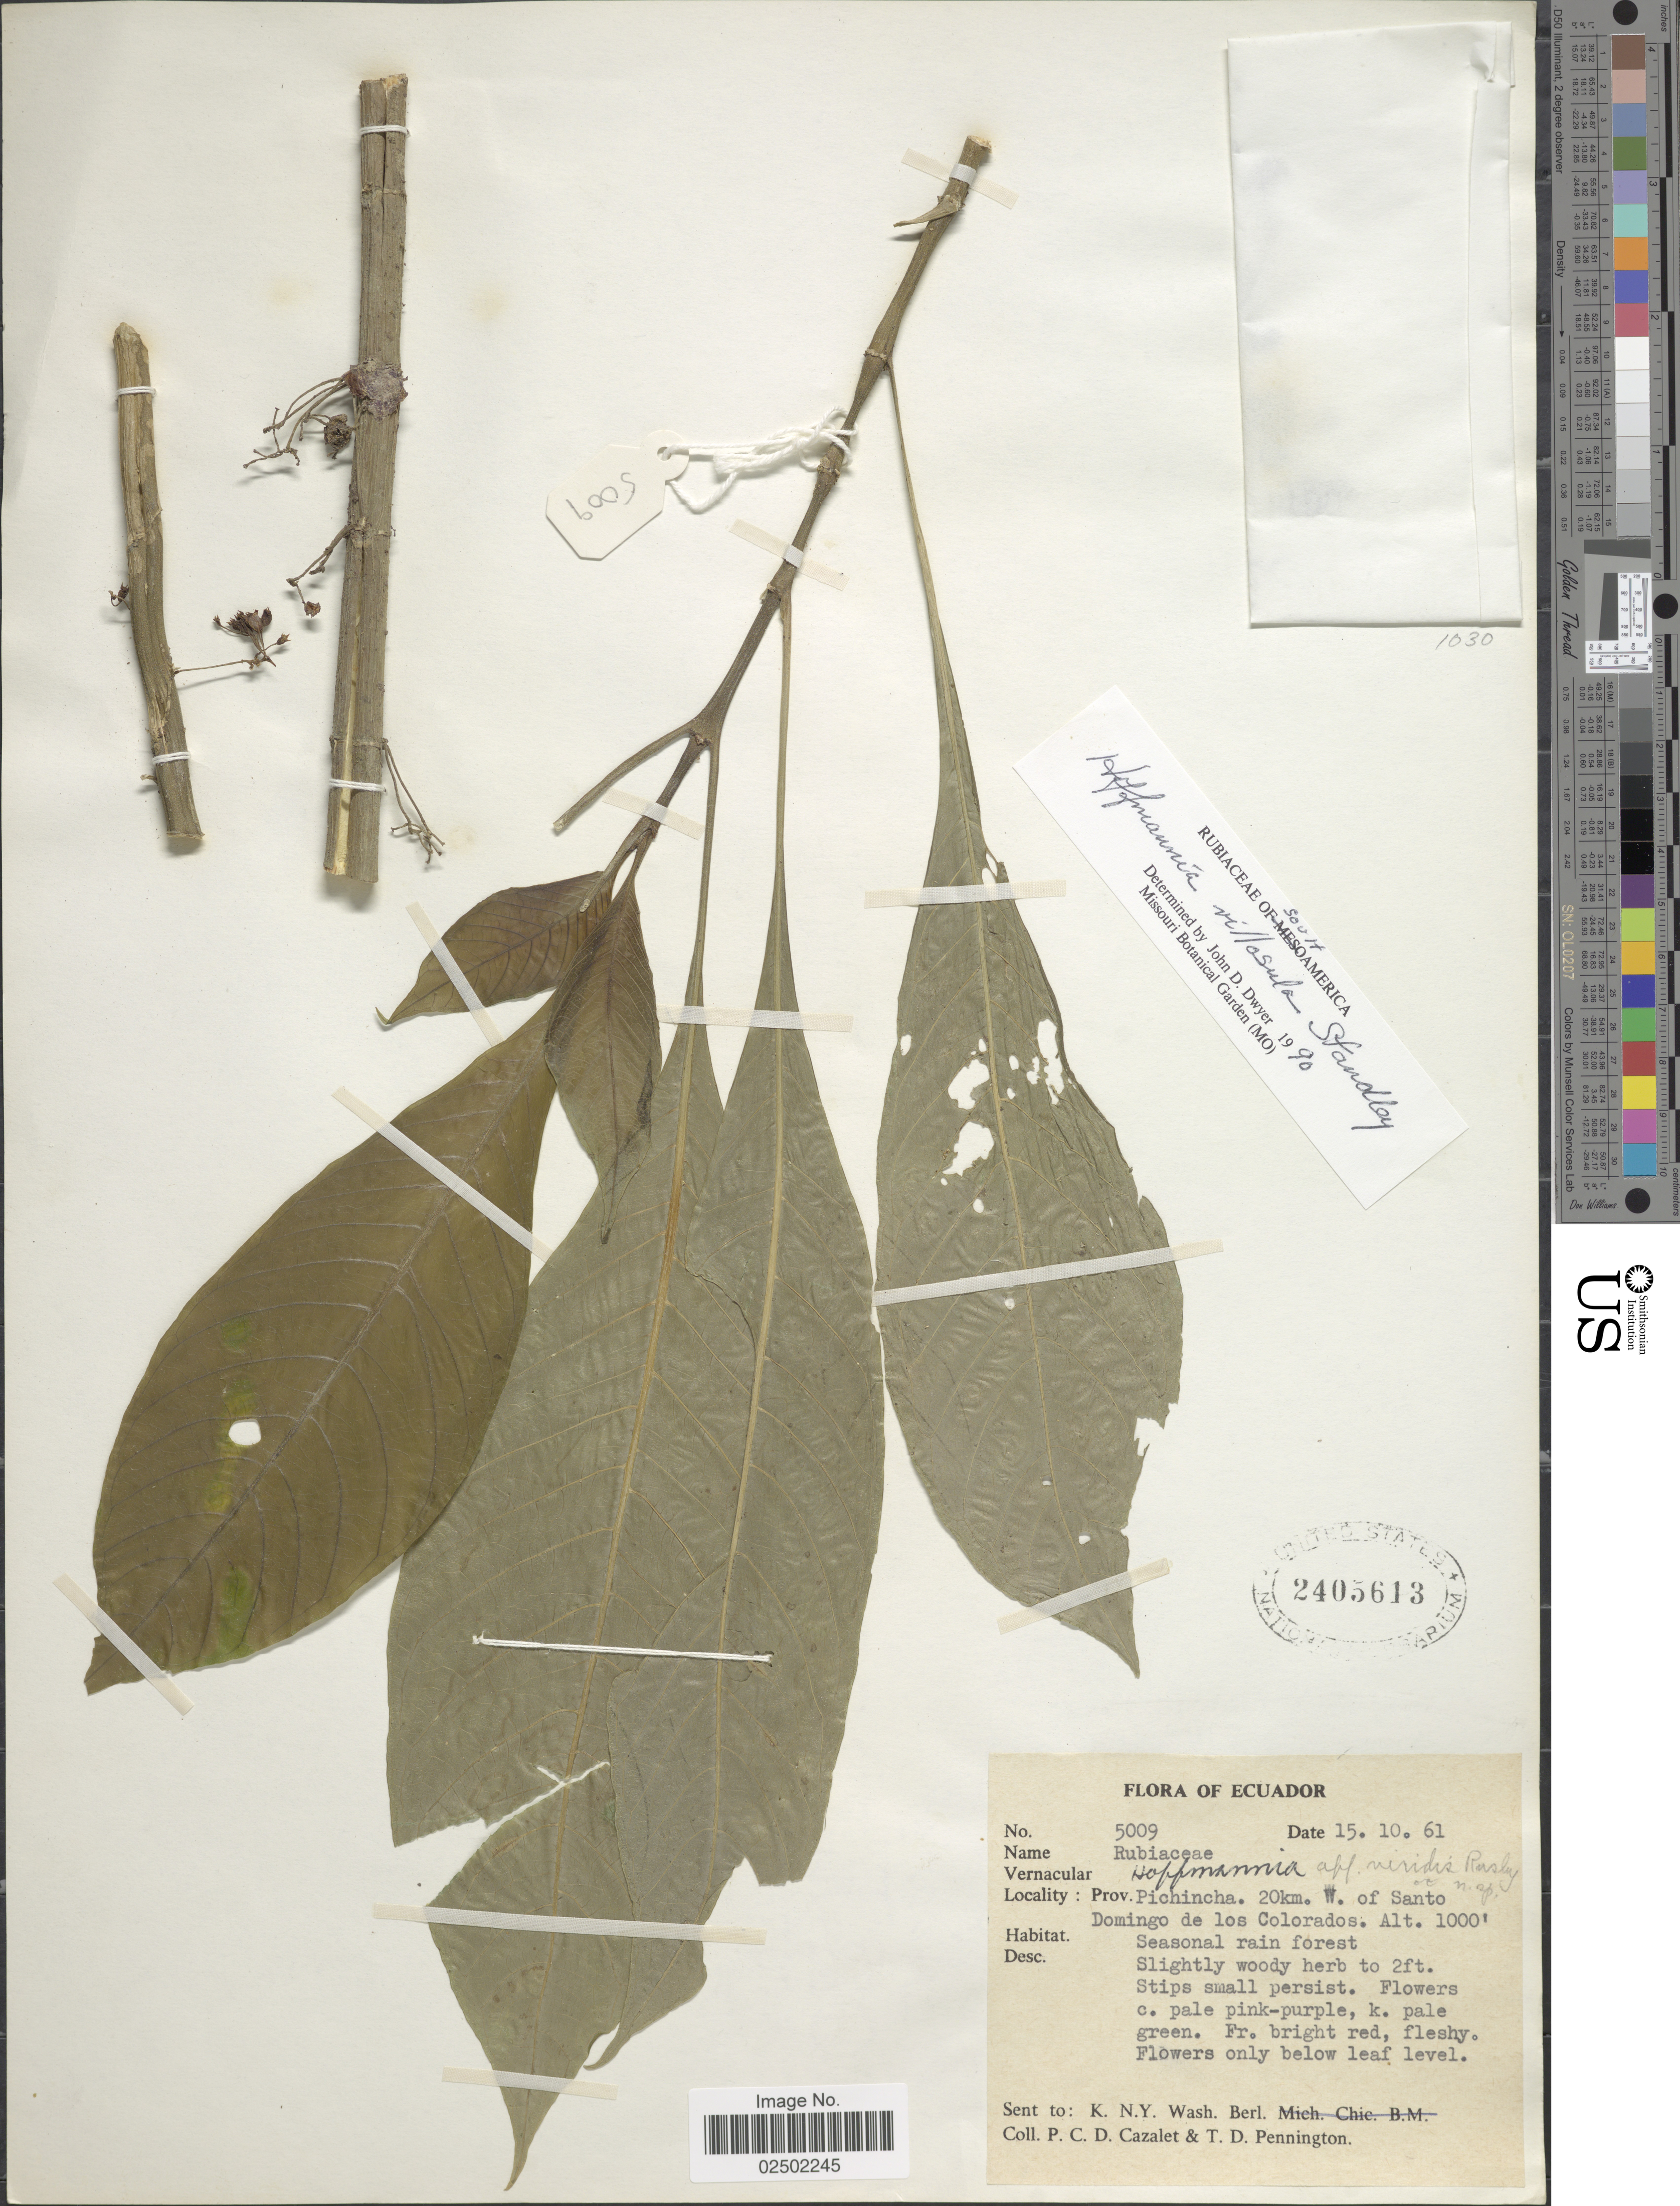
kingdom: Plantae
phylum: Tracheophyta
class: Magnoliopsida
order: Gentianales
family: Rubiaceae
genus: Hoffmannia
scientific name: Hoffmannia villosula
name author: Standl.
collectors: P. C. D. Cazalet & T. D. Pennington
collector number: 5009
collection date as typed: Transcribed d/m/y: 15/10/61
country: Ecuador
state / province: Pichincha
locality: Prov. Pichincha, 20km. W. of Santo Domingo de los Colorados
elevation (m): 305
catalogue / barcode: US 2405613